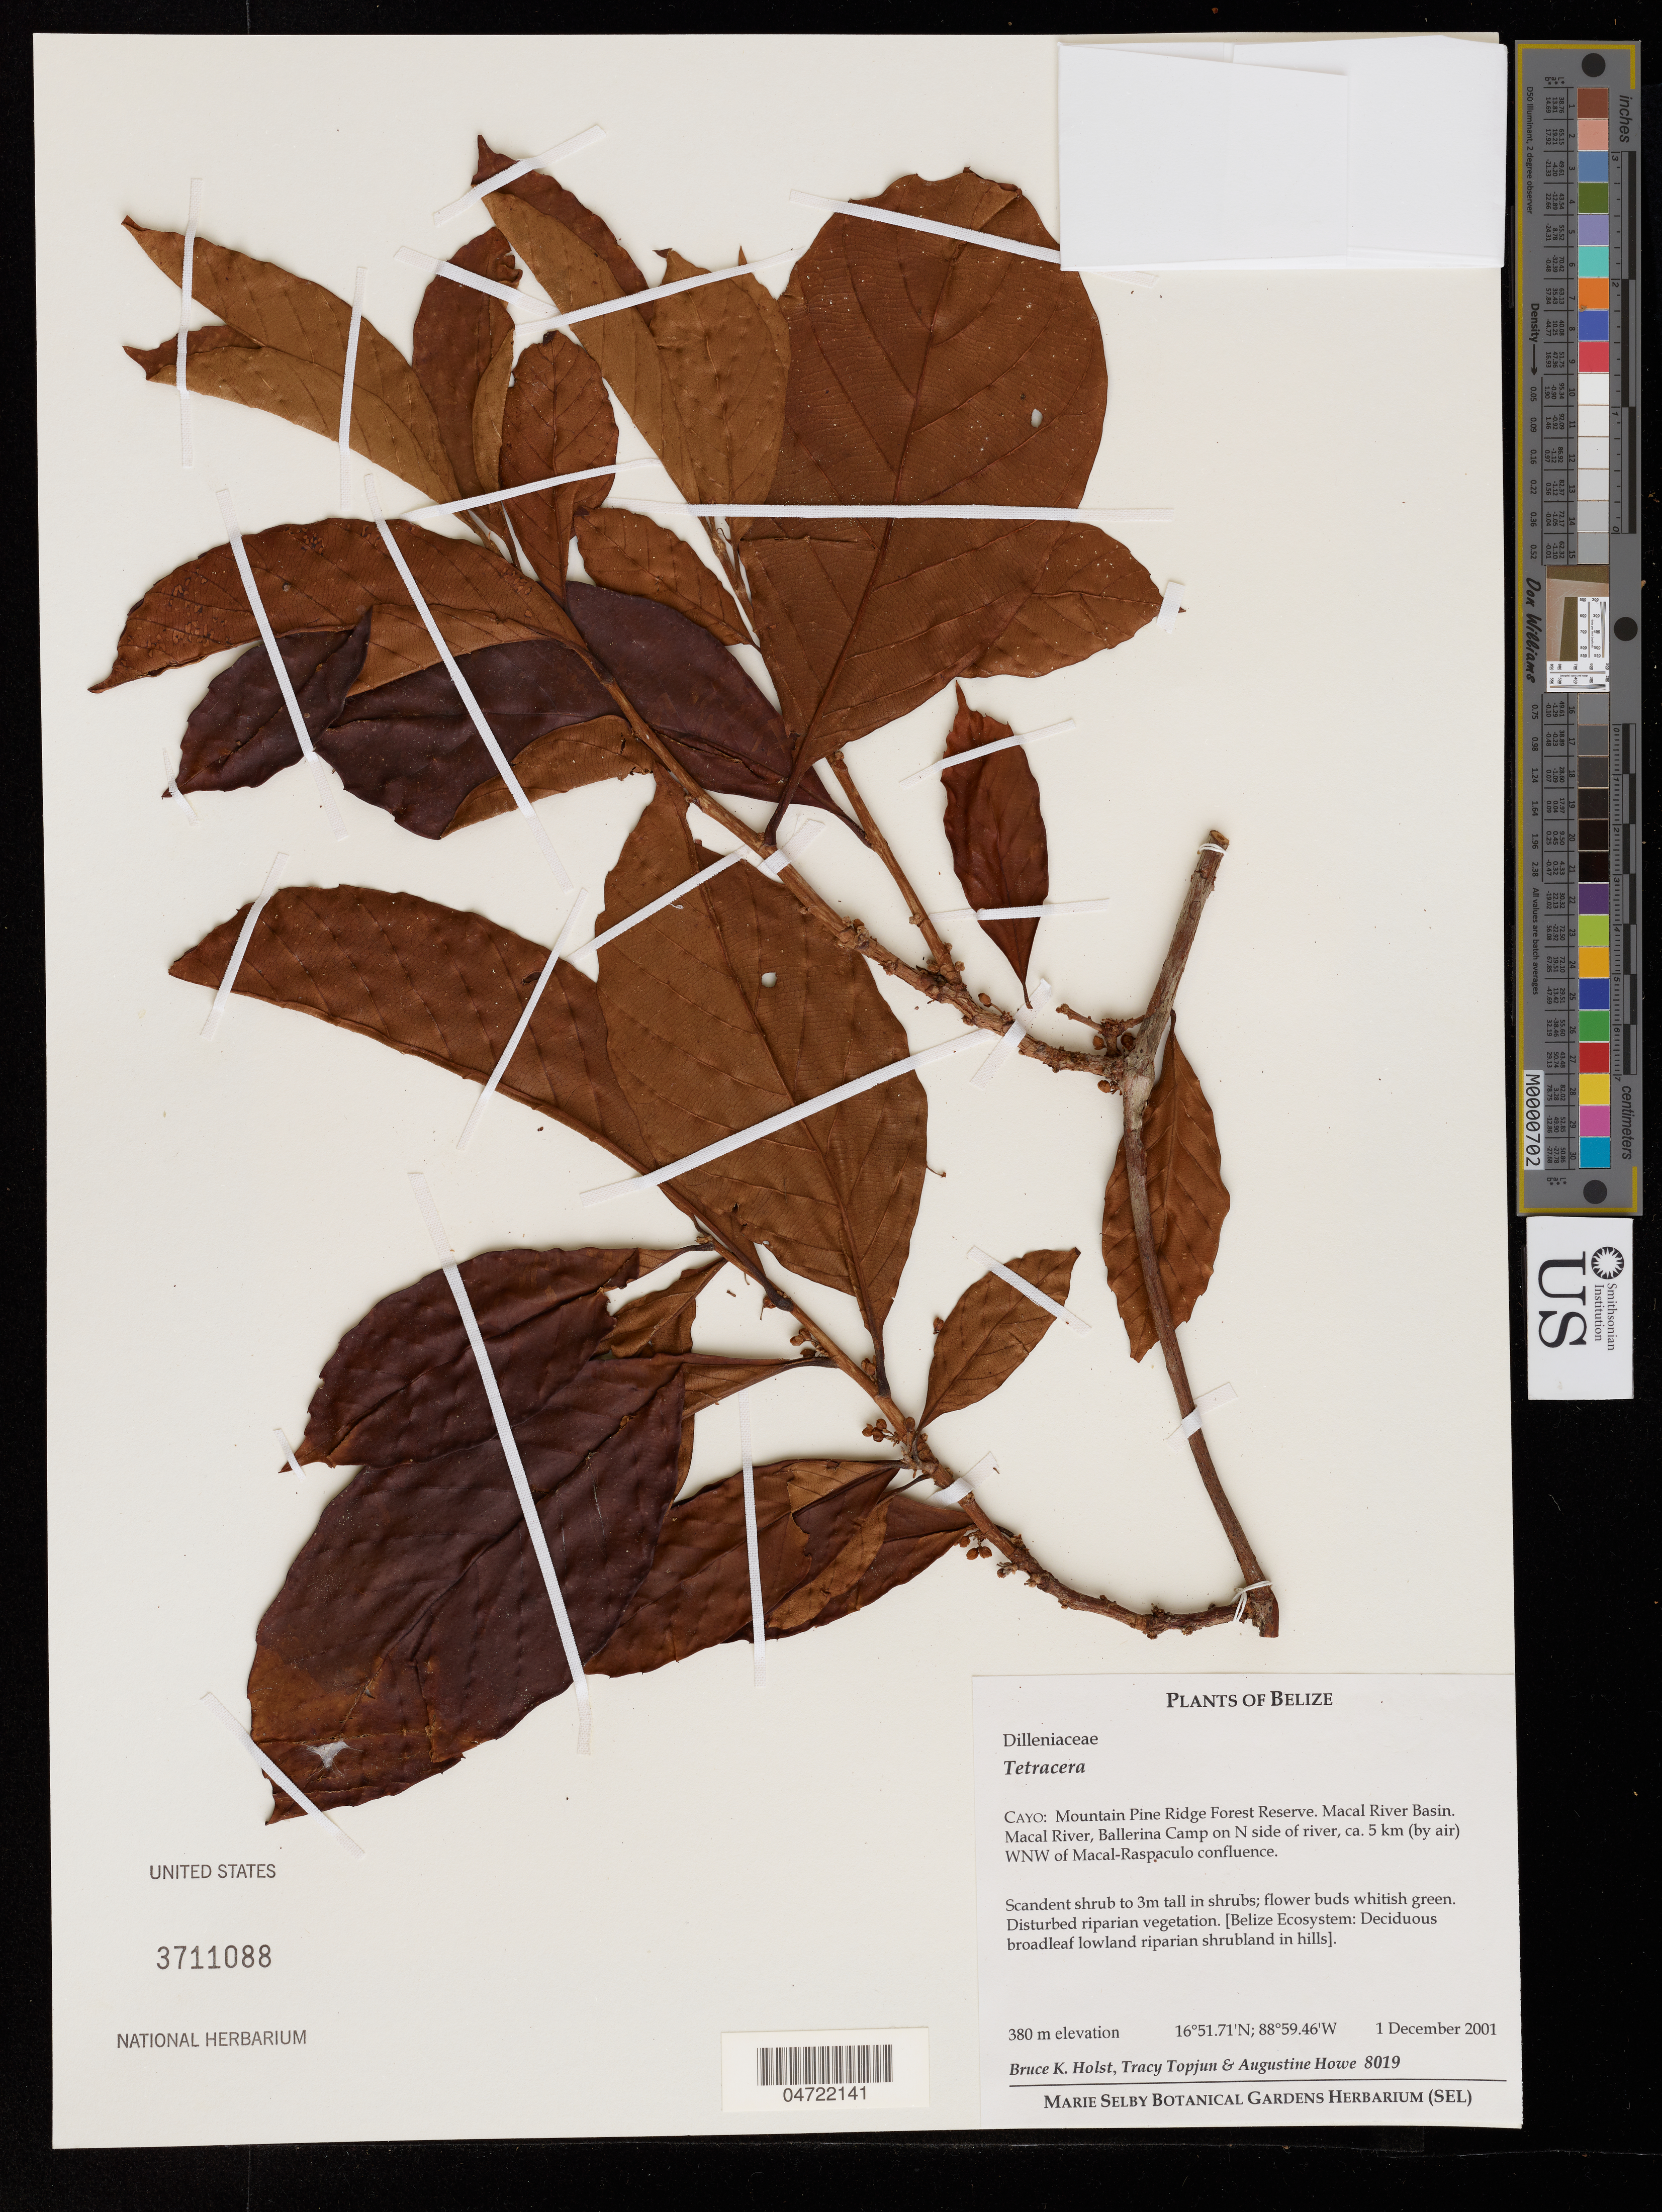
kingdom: Plantae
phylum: Tracheophyta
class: Magnoliopsida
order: Dilleniales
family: Dilleniaceae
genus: Doliocarpus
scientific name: Doliocarpus dentatus subsp. dentatus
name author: (Aubl.) Standl.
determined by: Victor Longhi Monzoli, João, (BRAZIL)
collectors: B. Holst, T. Topjun & A. Howe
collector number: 8019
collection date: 2001-12-01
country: Belize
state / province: Cayo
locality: Mountain Pine Ridge Forest Reserve. Macal River Basin. Macal River, Ballerina Camp on N side of river, ca. 5 km (by air) WNW of Macal-Raspaculo confluence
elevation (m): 380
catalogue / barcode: US 3711088